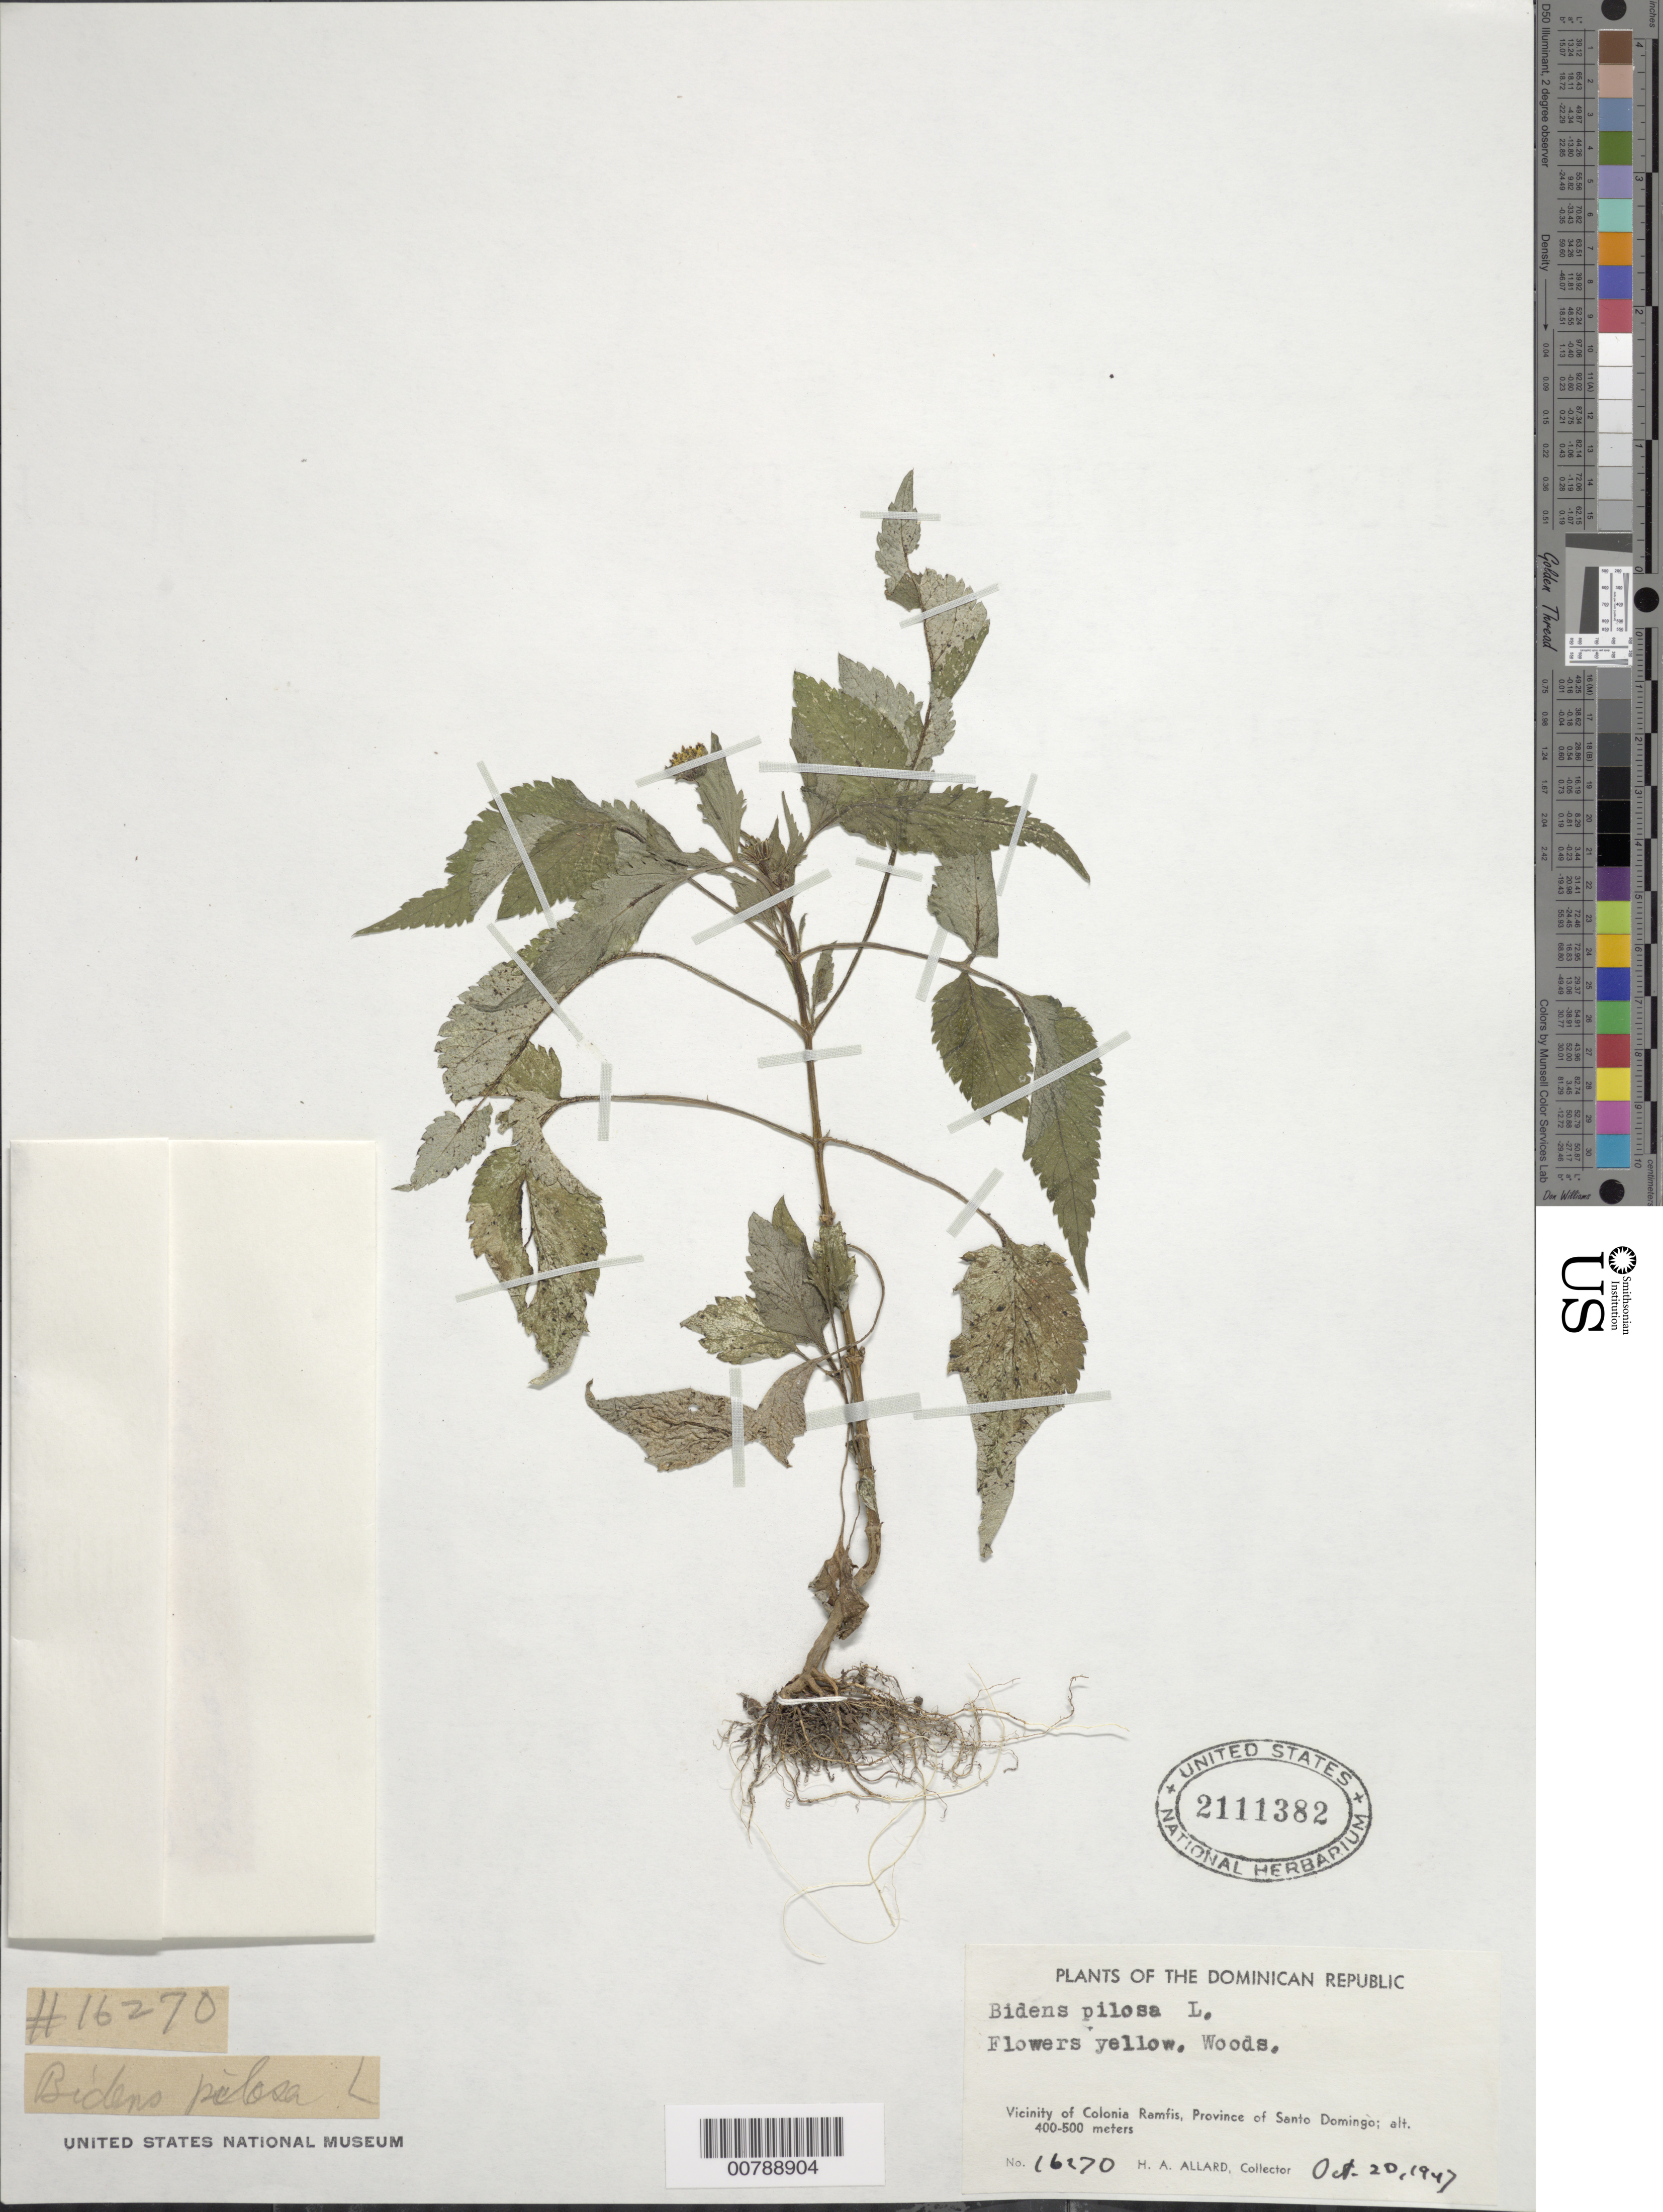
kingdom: Plantae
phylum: Tracheophyta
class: Magnoliopsida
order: Asterales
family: Asteraceae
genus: Bidens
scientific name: Bidens pilosa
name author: L.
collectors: H. A. Allard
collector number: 16270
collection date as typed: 20 Oct 1947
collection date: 1947-10-20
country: Dominican Republic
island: Hispaniola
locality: Vicinity of Colonia Ramfis, Province of Santo Domingo.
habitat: Woods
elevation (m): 400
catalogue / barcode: US 2111382